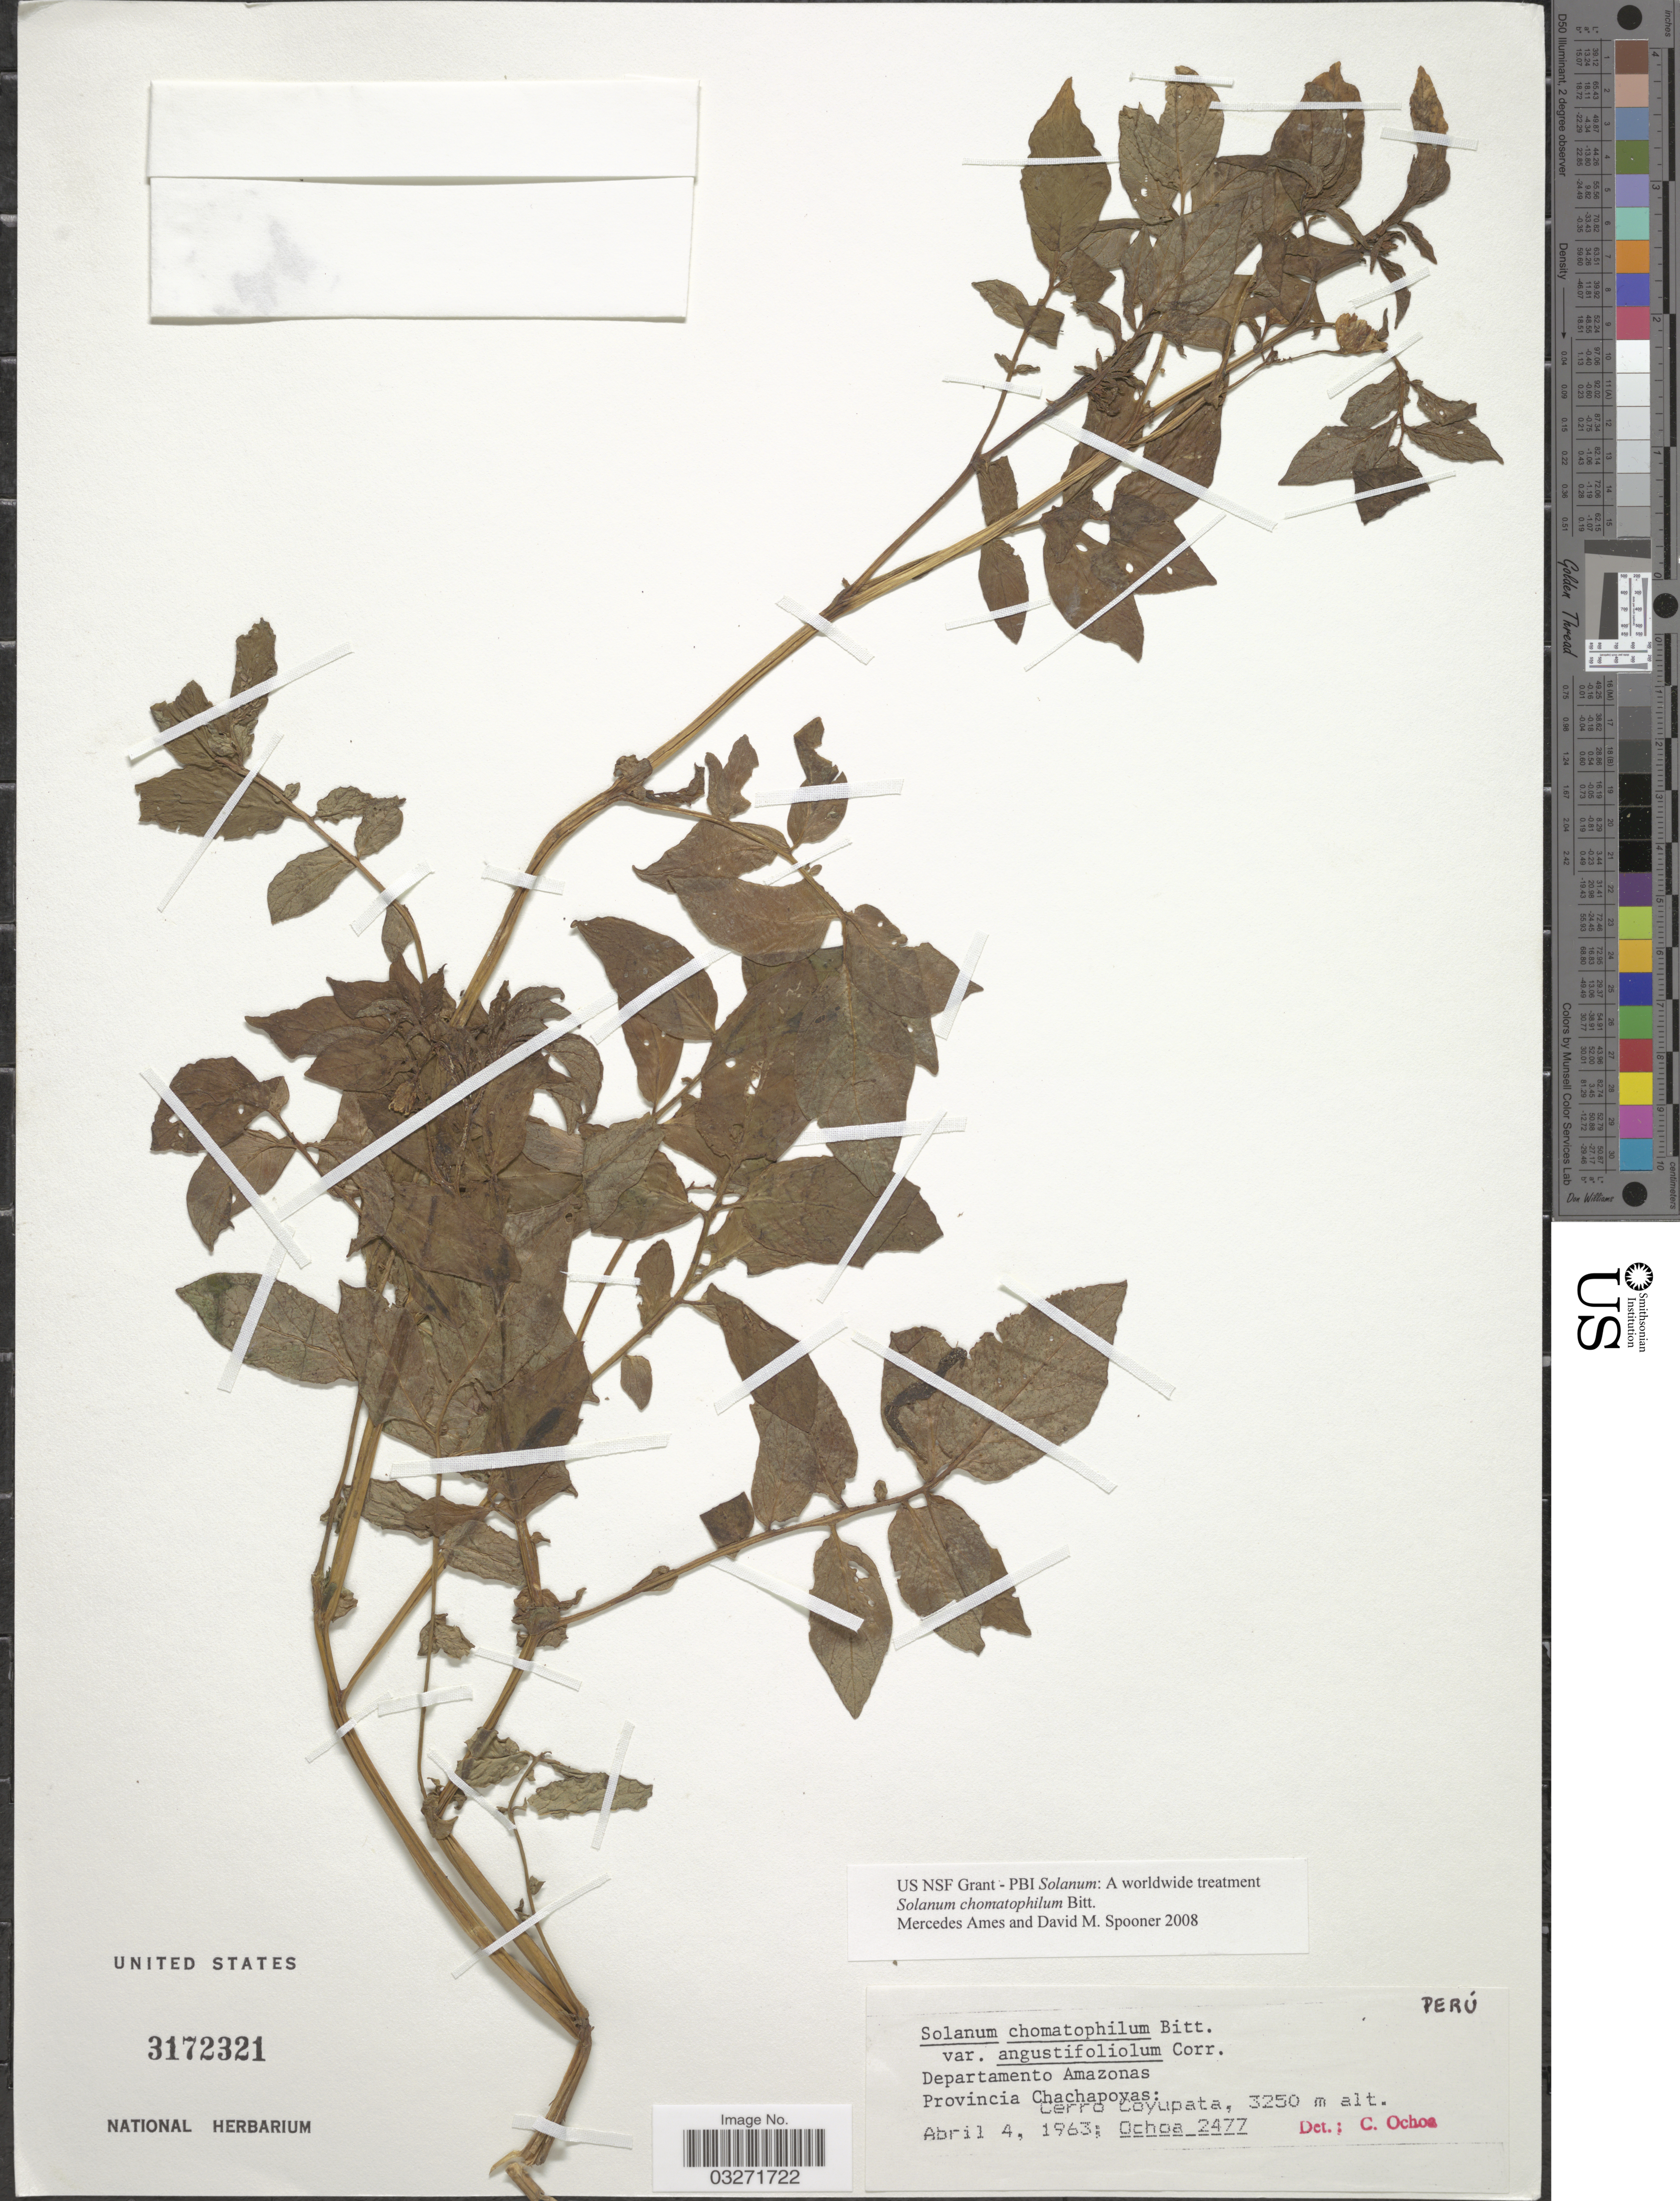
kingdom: Plantae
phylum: Tracheophyta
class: Magnoliopsida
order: Solanales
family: Solanaceae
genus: Solanum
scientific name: Solanum chomatophilum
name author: Bitter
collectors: -. Ochoa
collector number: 2477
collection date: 1963-04-04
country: Peru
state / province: Amazonas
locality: Departamento Amazonas. Provincia Chachapoyas: Cerro Coyupata.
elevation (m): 3250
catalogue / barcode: US 3172321